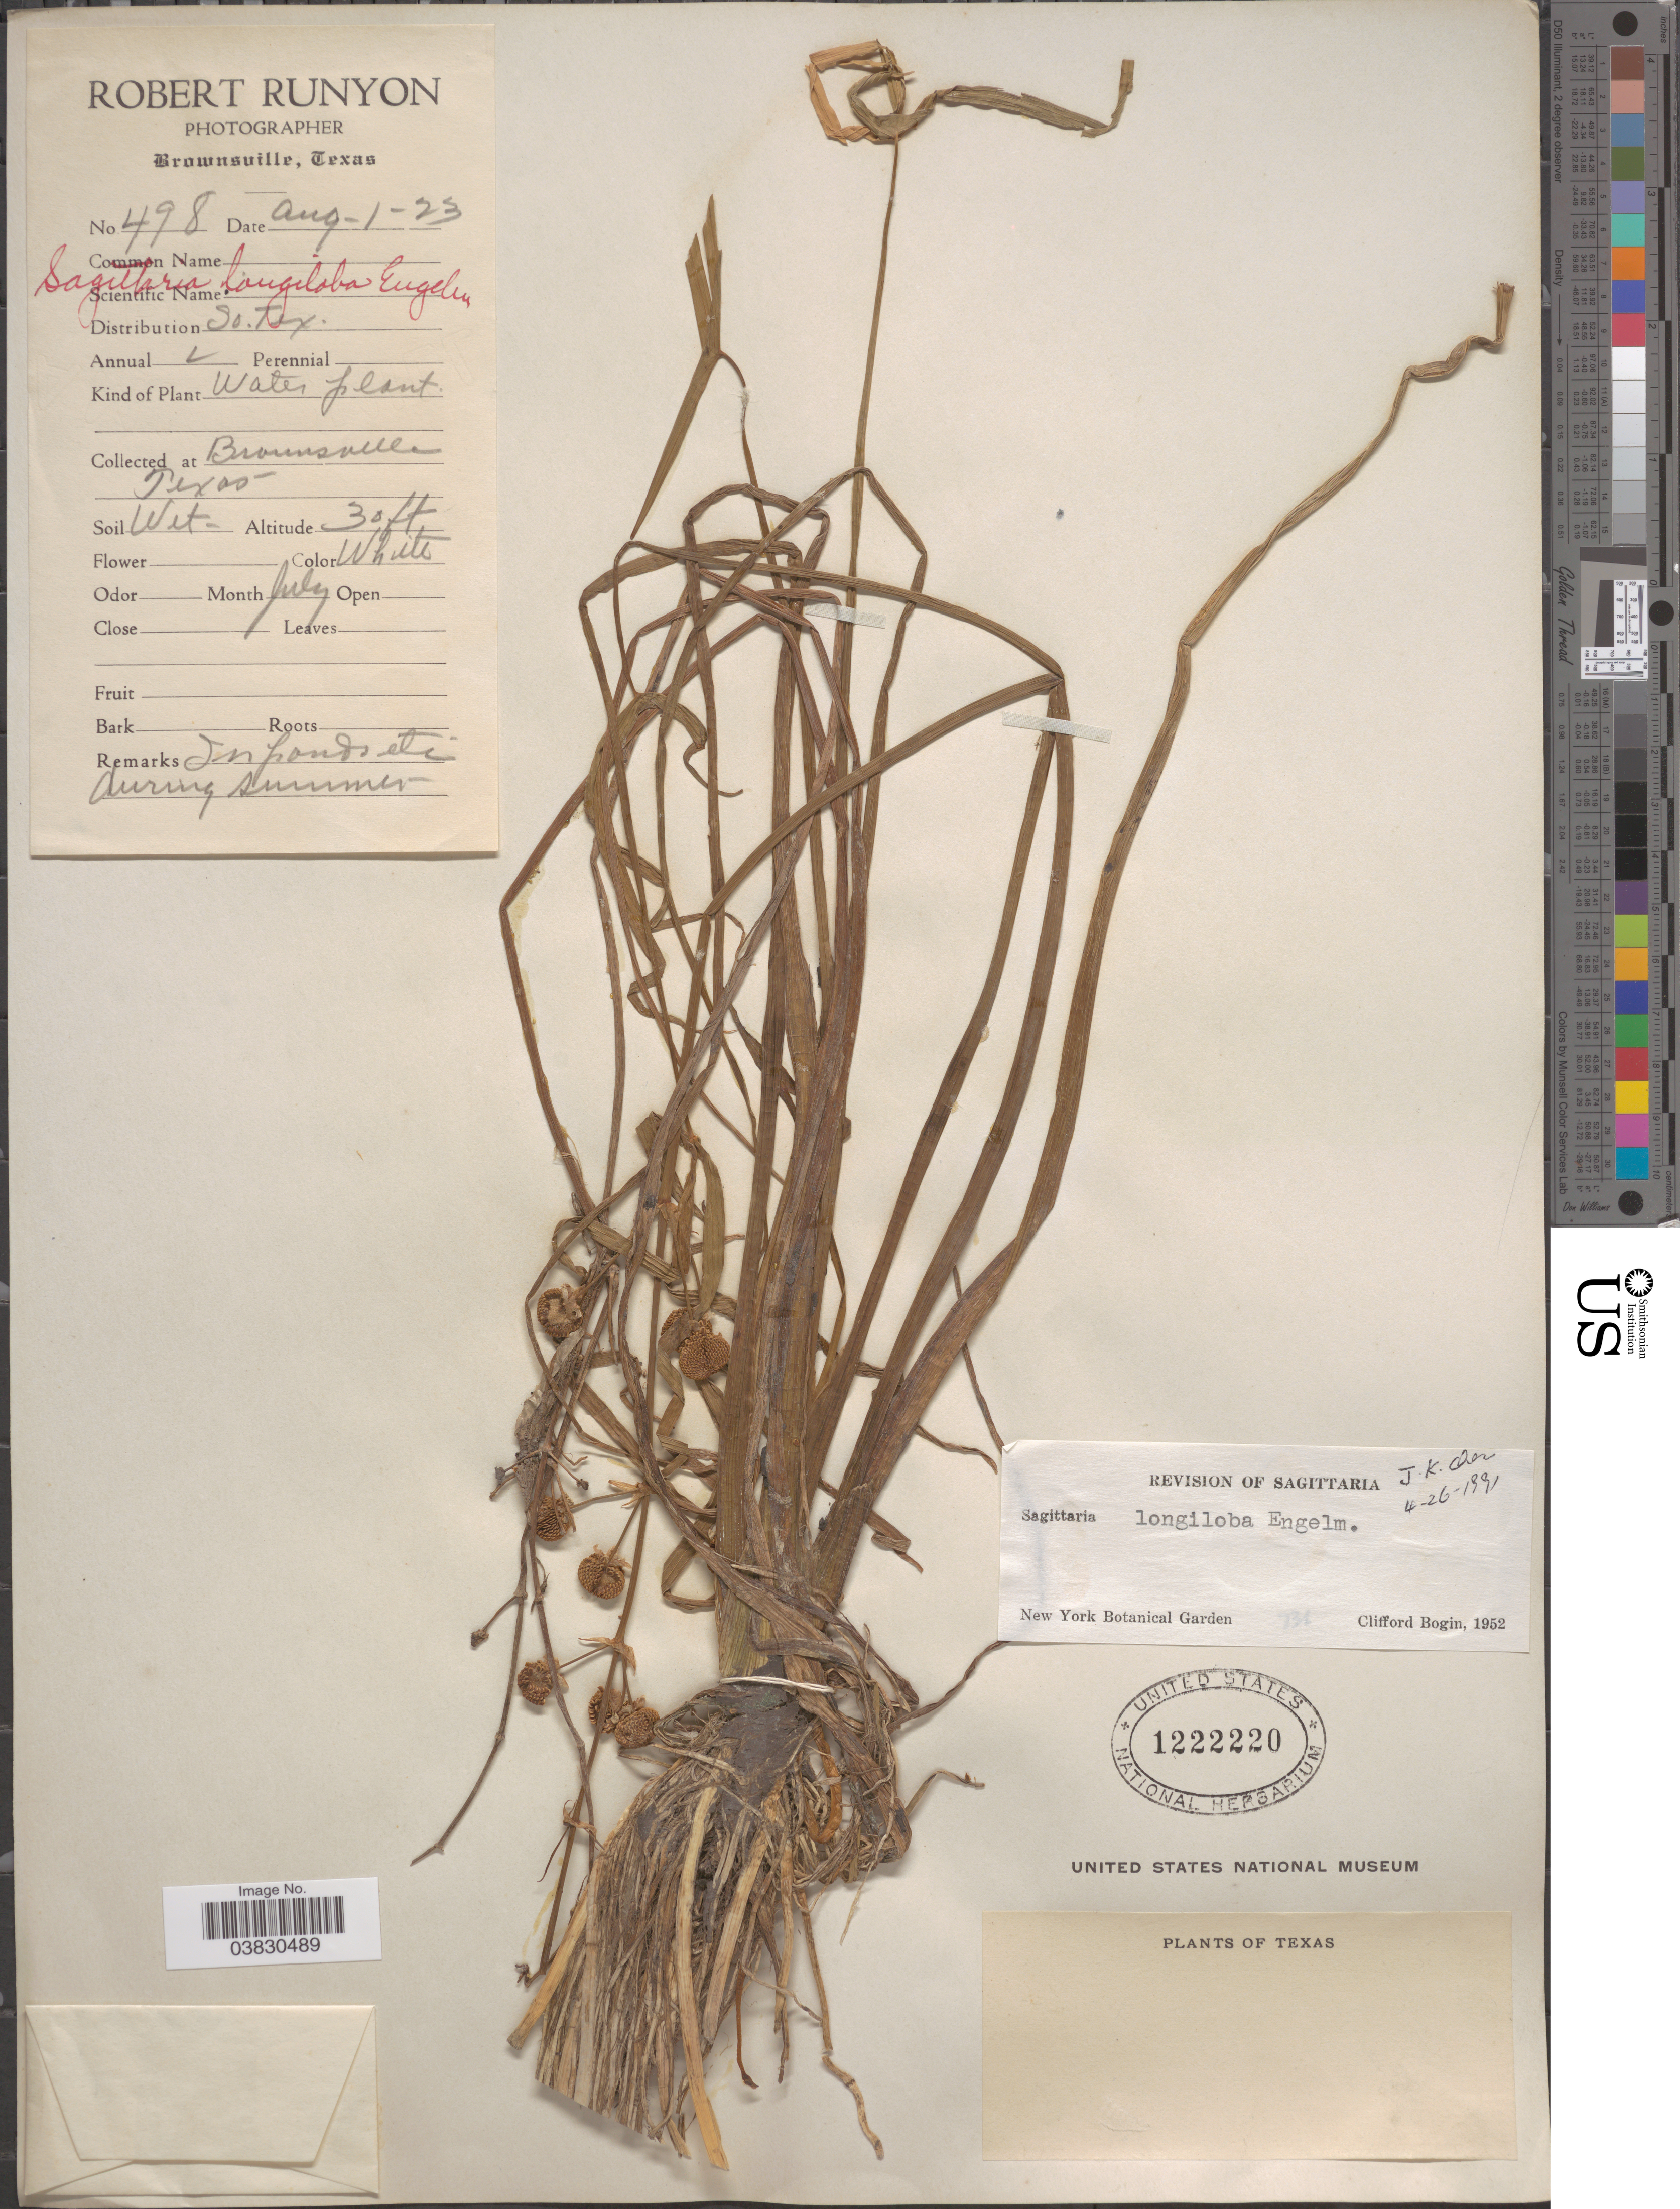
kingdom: Plantae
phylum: Tracheophyta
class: Liliopsida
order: Alismatales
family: Alismataceae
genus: Sagittaria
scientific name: Sagittaria longiloba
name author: Engelm. ex J.G. Sm.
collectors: R. Runyon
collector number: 498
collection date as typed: Transcribed d/m/y: 1/8/23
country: United States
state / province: Texas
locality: Brownsville.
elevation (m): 9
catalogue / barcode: US 1222220